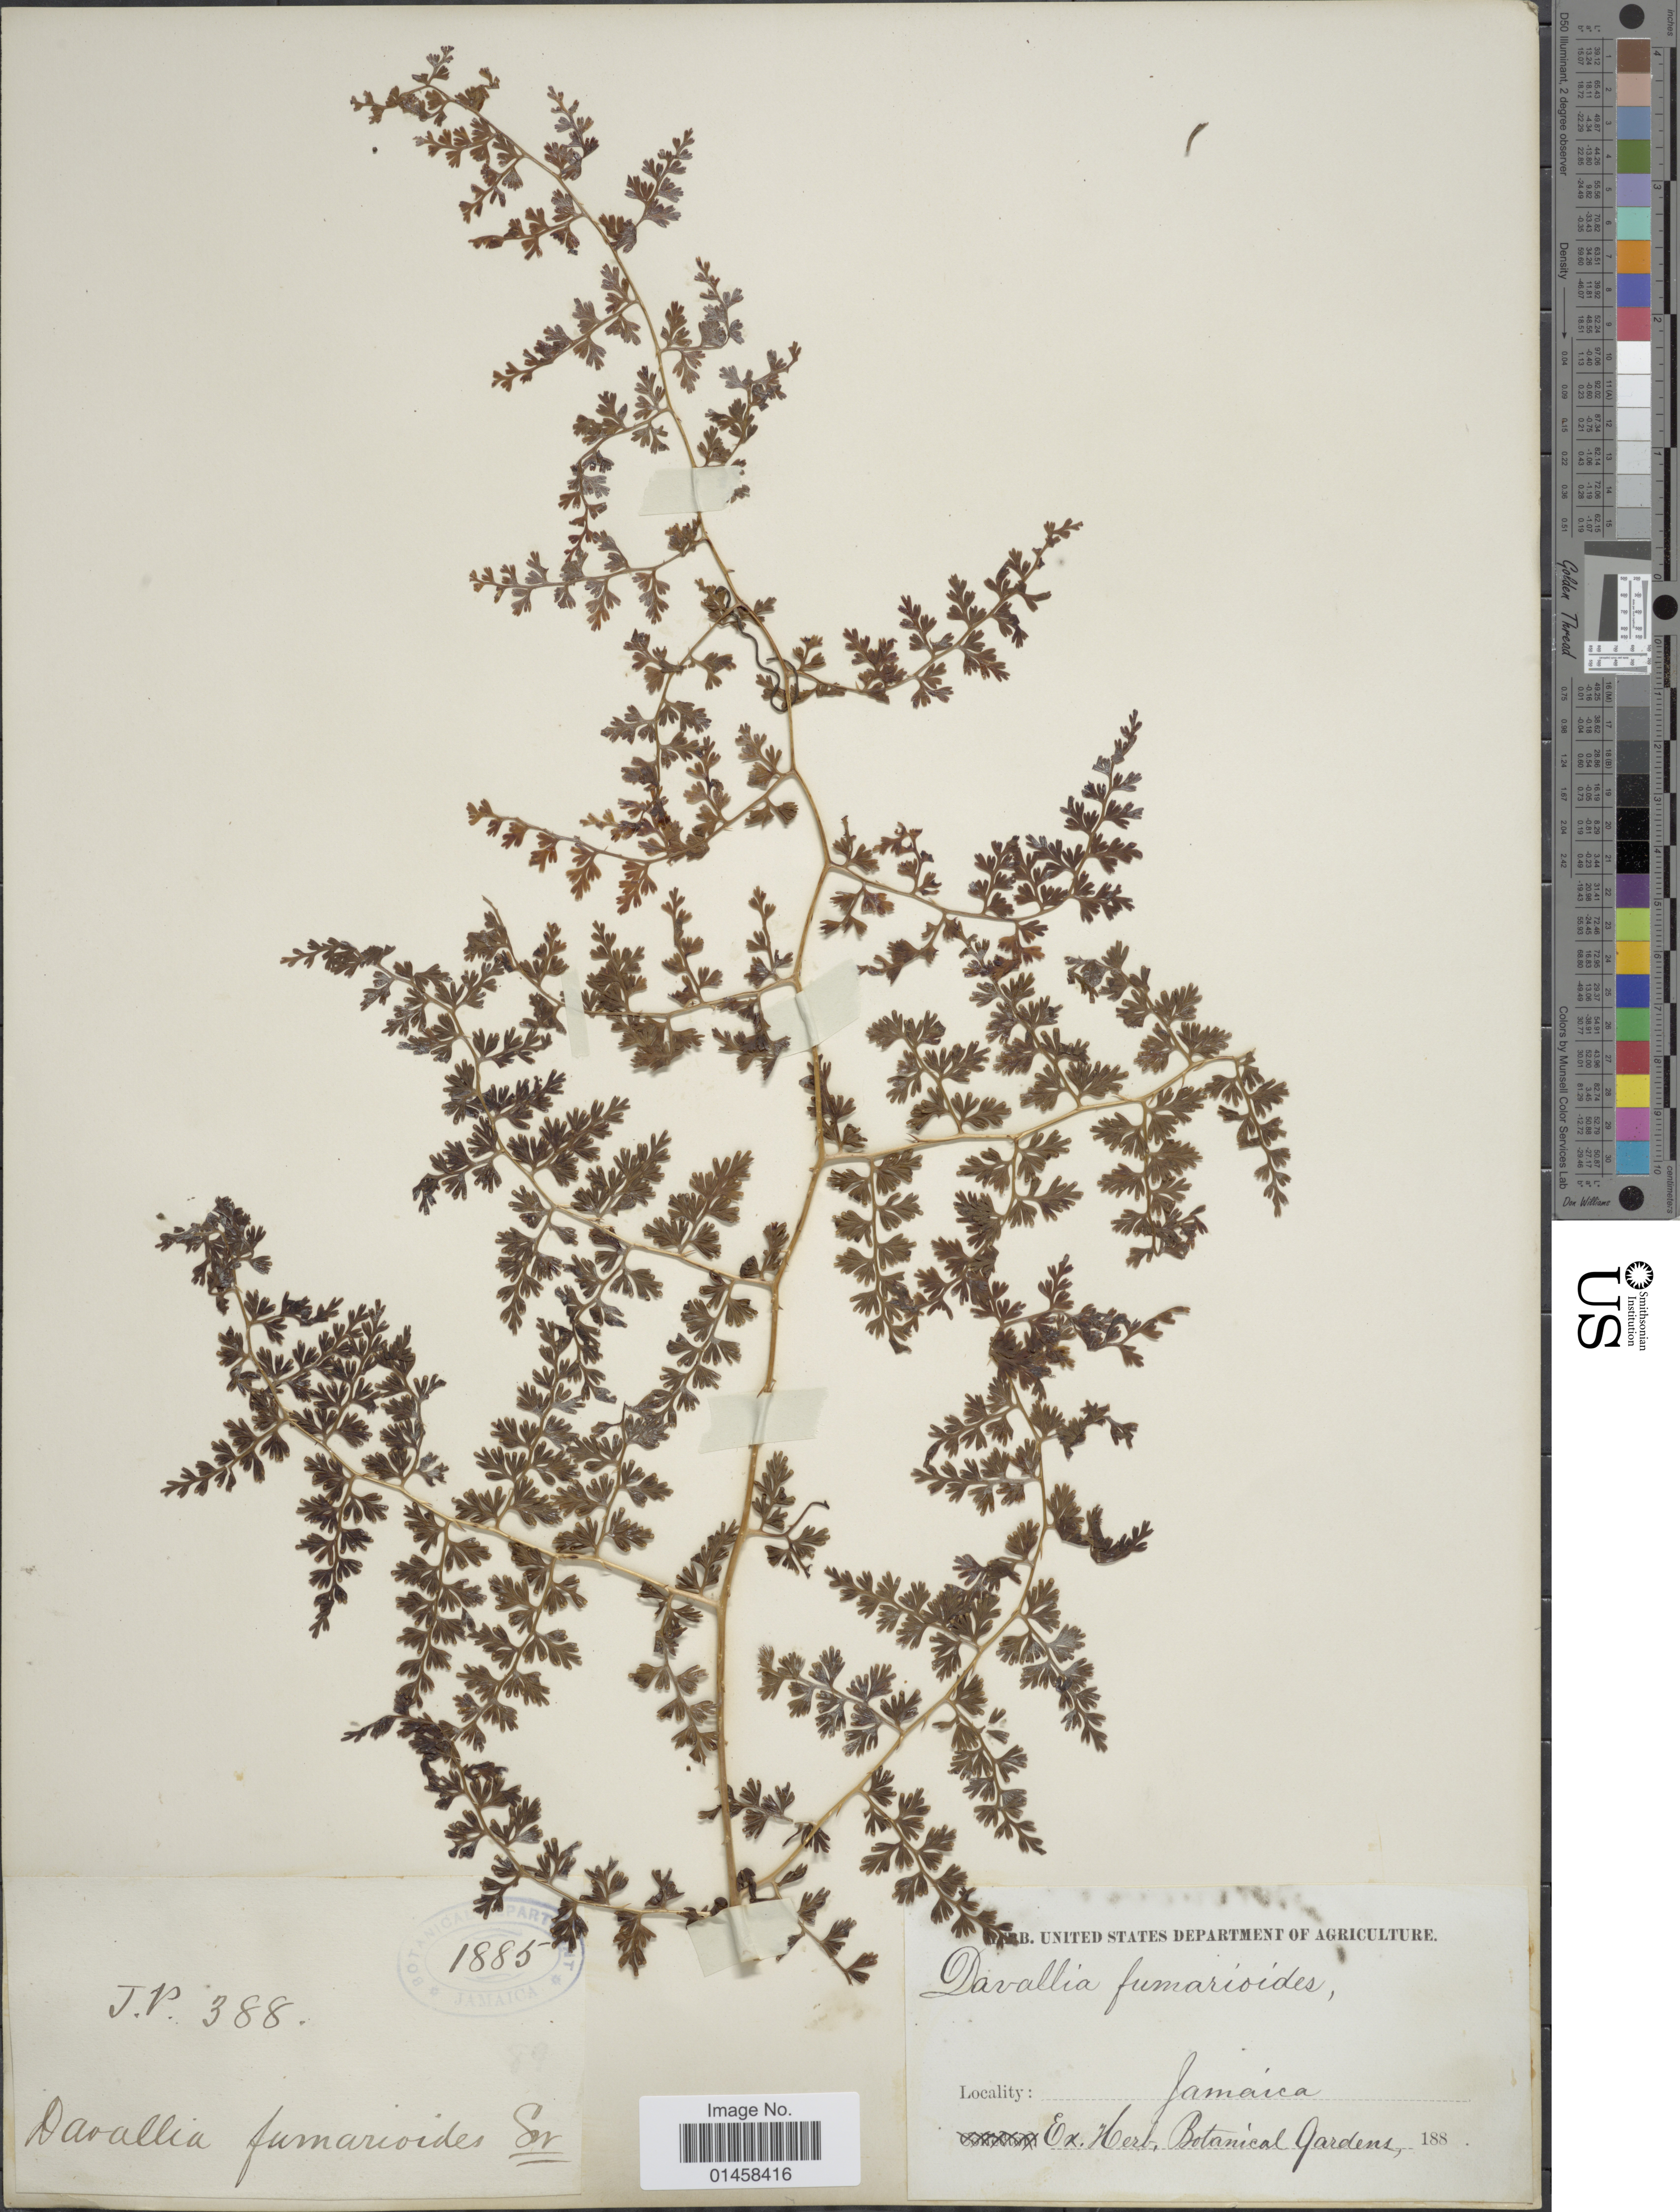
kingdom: Plantae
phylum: Tracheophyta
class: Polypodiopsida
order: Polypodiales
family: Lindsaeaceae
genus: Odontosoria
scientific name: Odontosoria fumarioides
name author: (Sw.) J. Sm.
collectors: J.P.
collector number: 388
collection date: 1885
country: Jamaica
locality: Ex. herb, Botanical Gardens